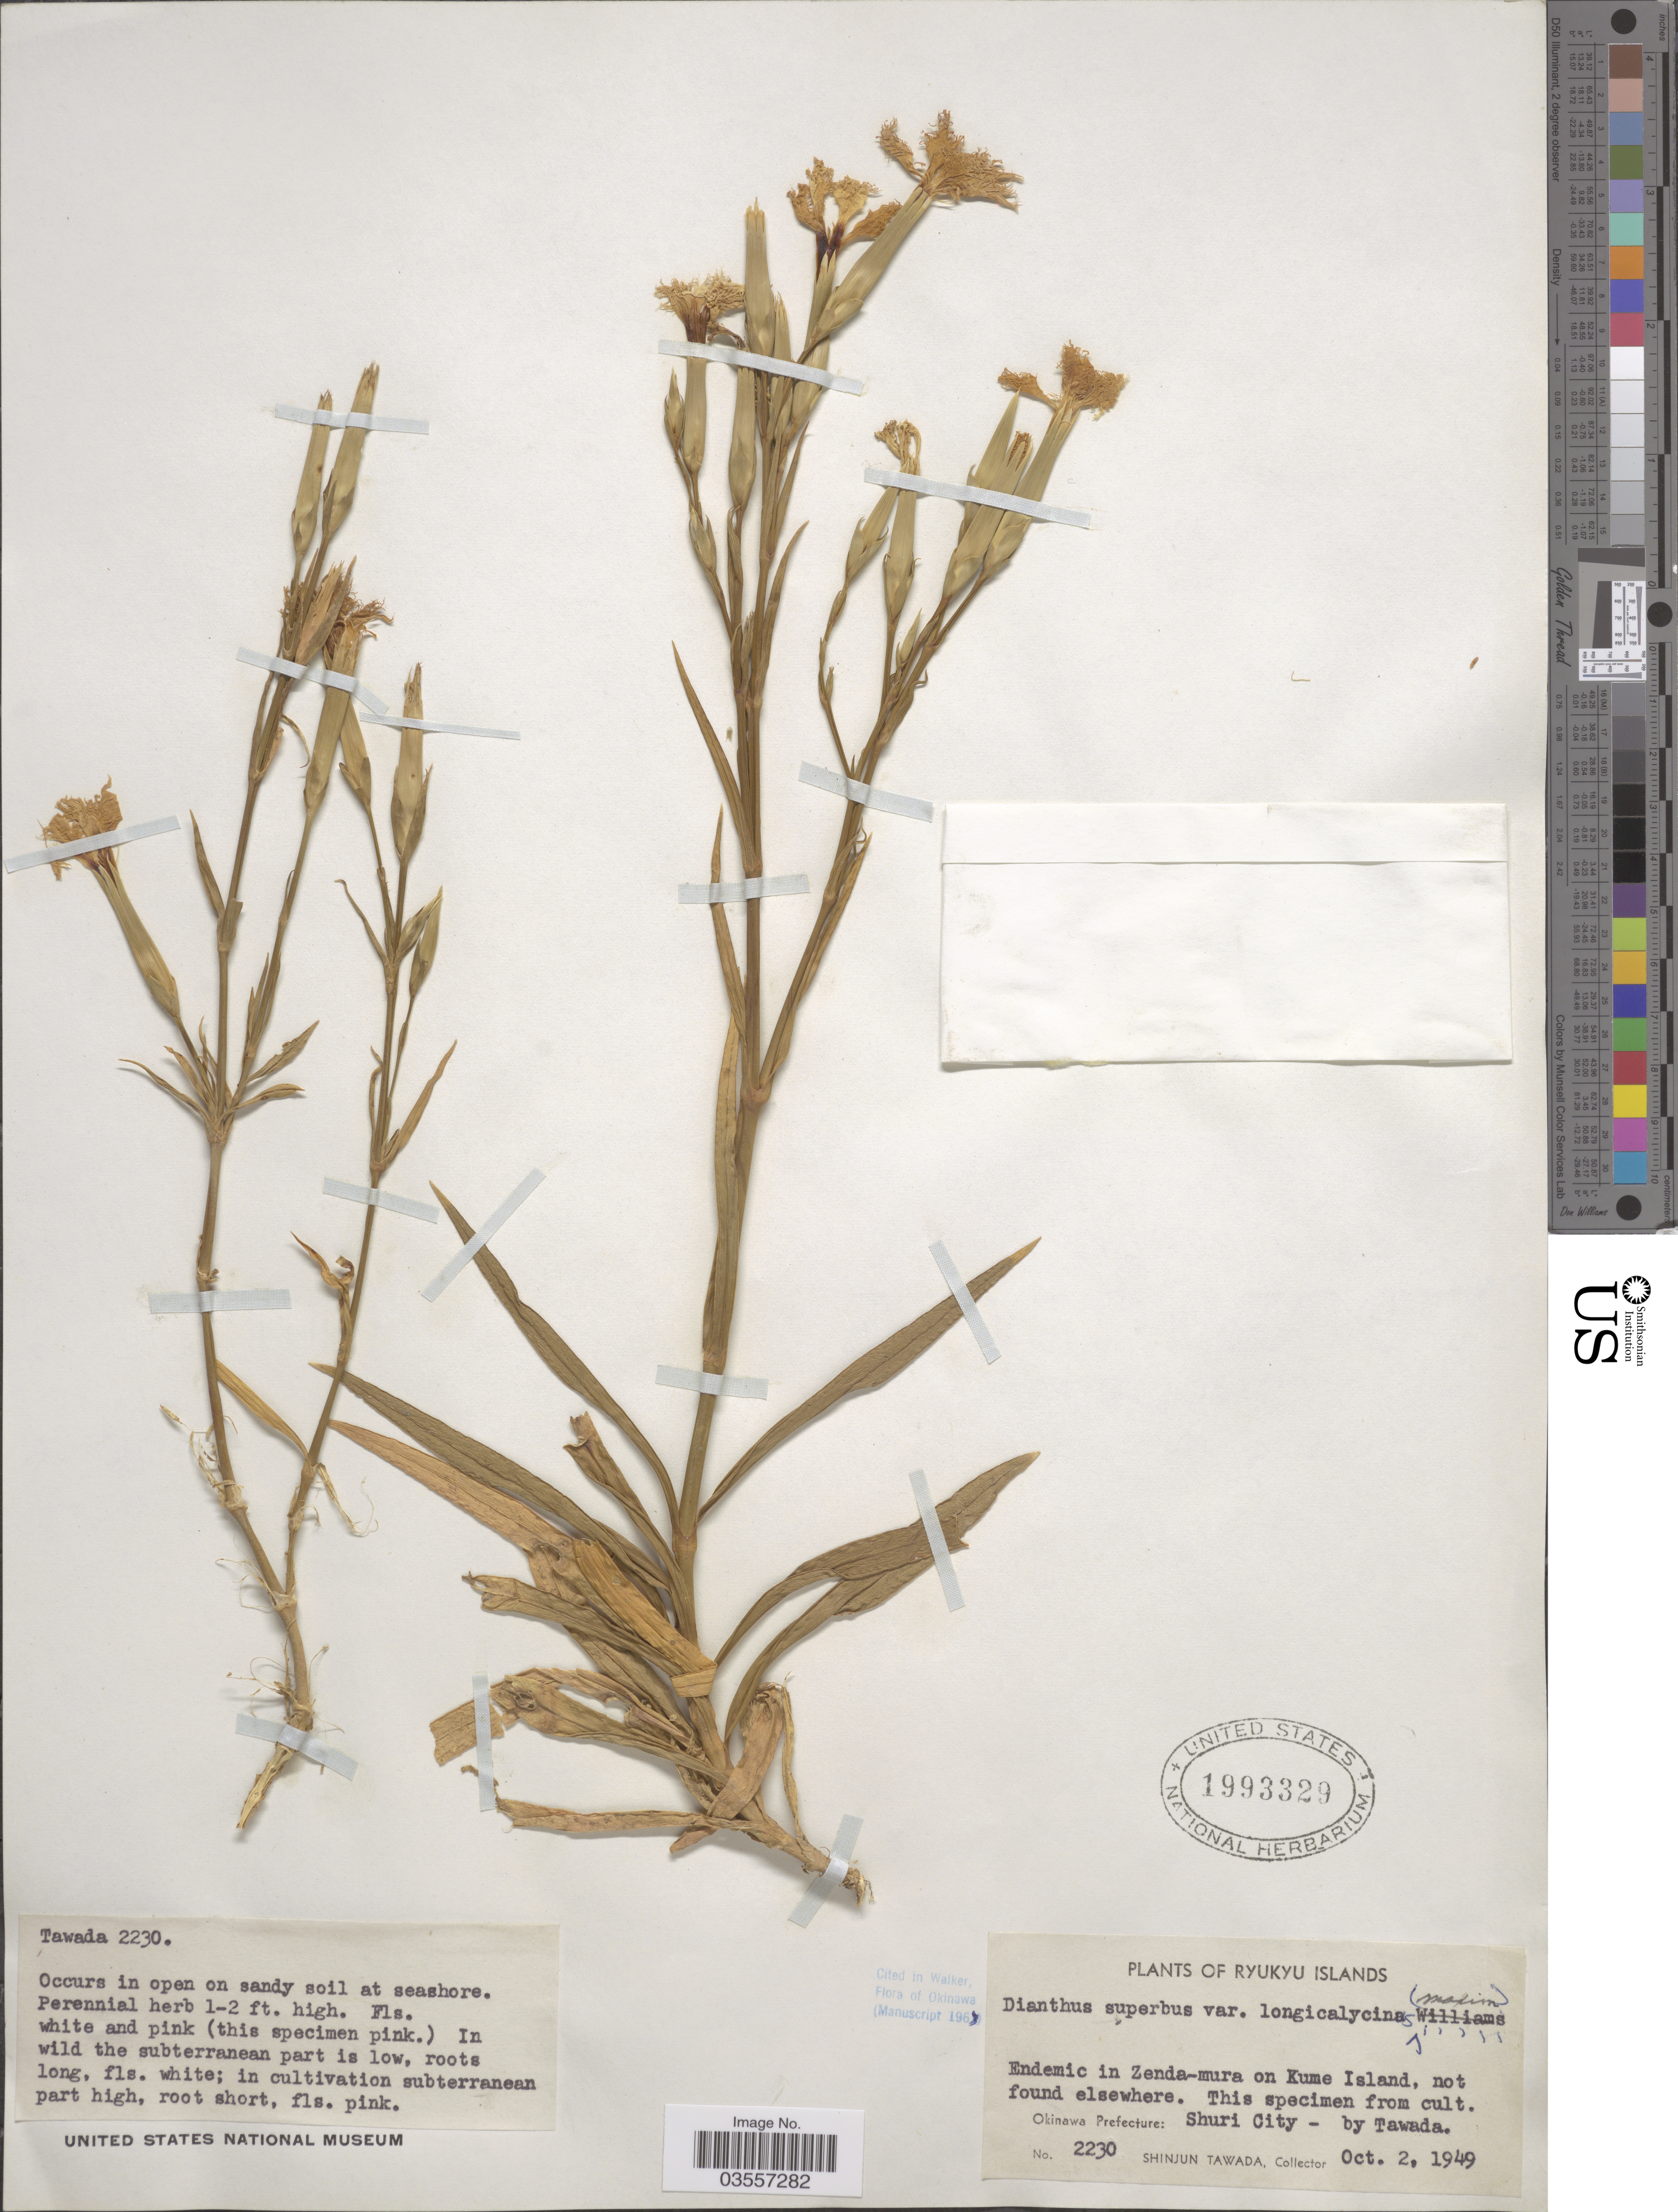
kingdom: Plantae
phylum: Tracheophyta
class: Magnoliopsida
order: Caryophyllales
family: Caryophyllaceae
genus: Dianthus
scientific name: Dianthus superbus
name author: L.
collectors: S. Tawada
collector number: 2230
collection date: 1949-10-02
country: Japan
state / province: Okinawa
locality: Ryukyu Islands. In Zenda-mura on Kume Island. Okinawa Prefecture: Shuri City.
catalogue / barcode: US 1993329